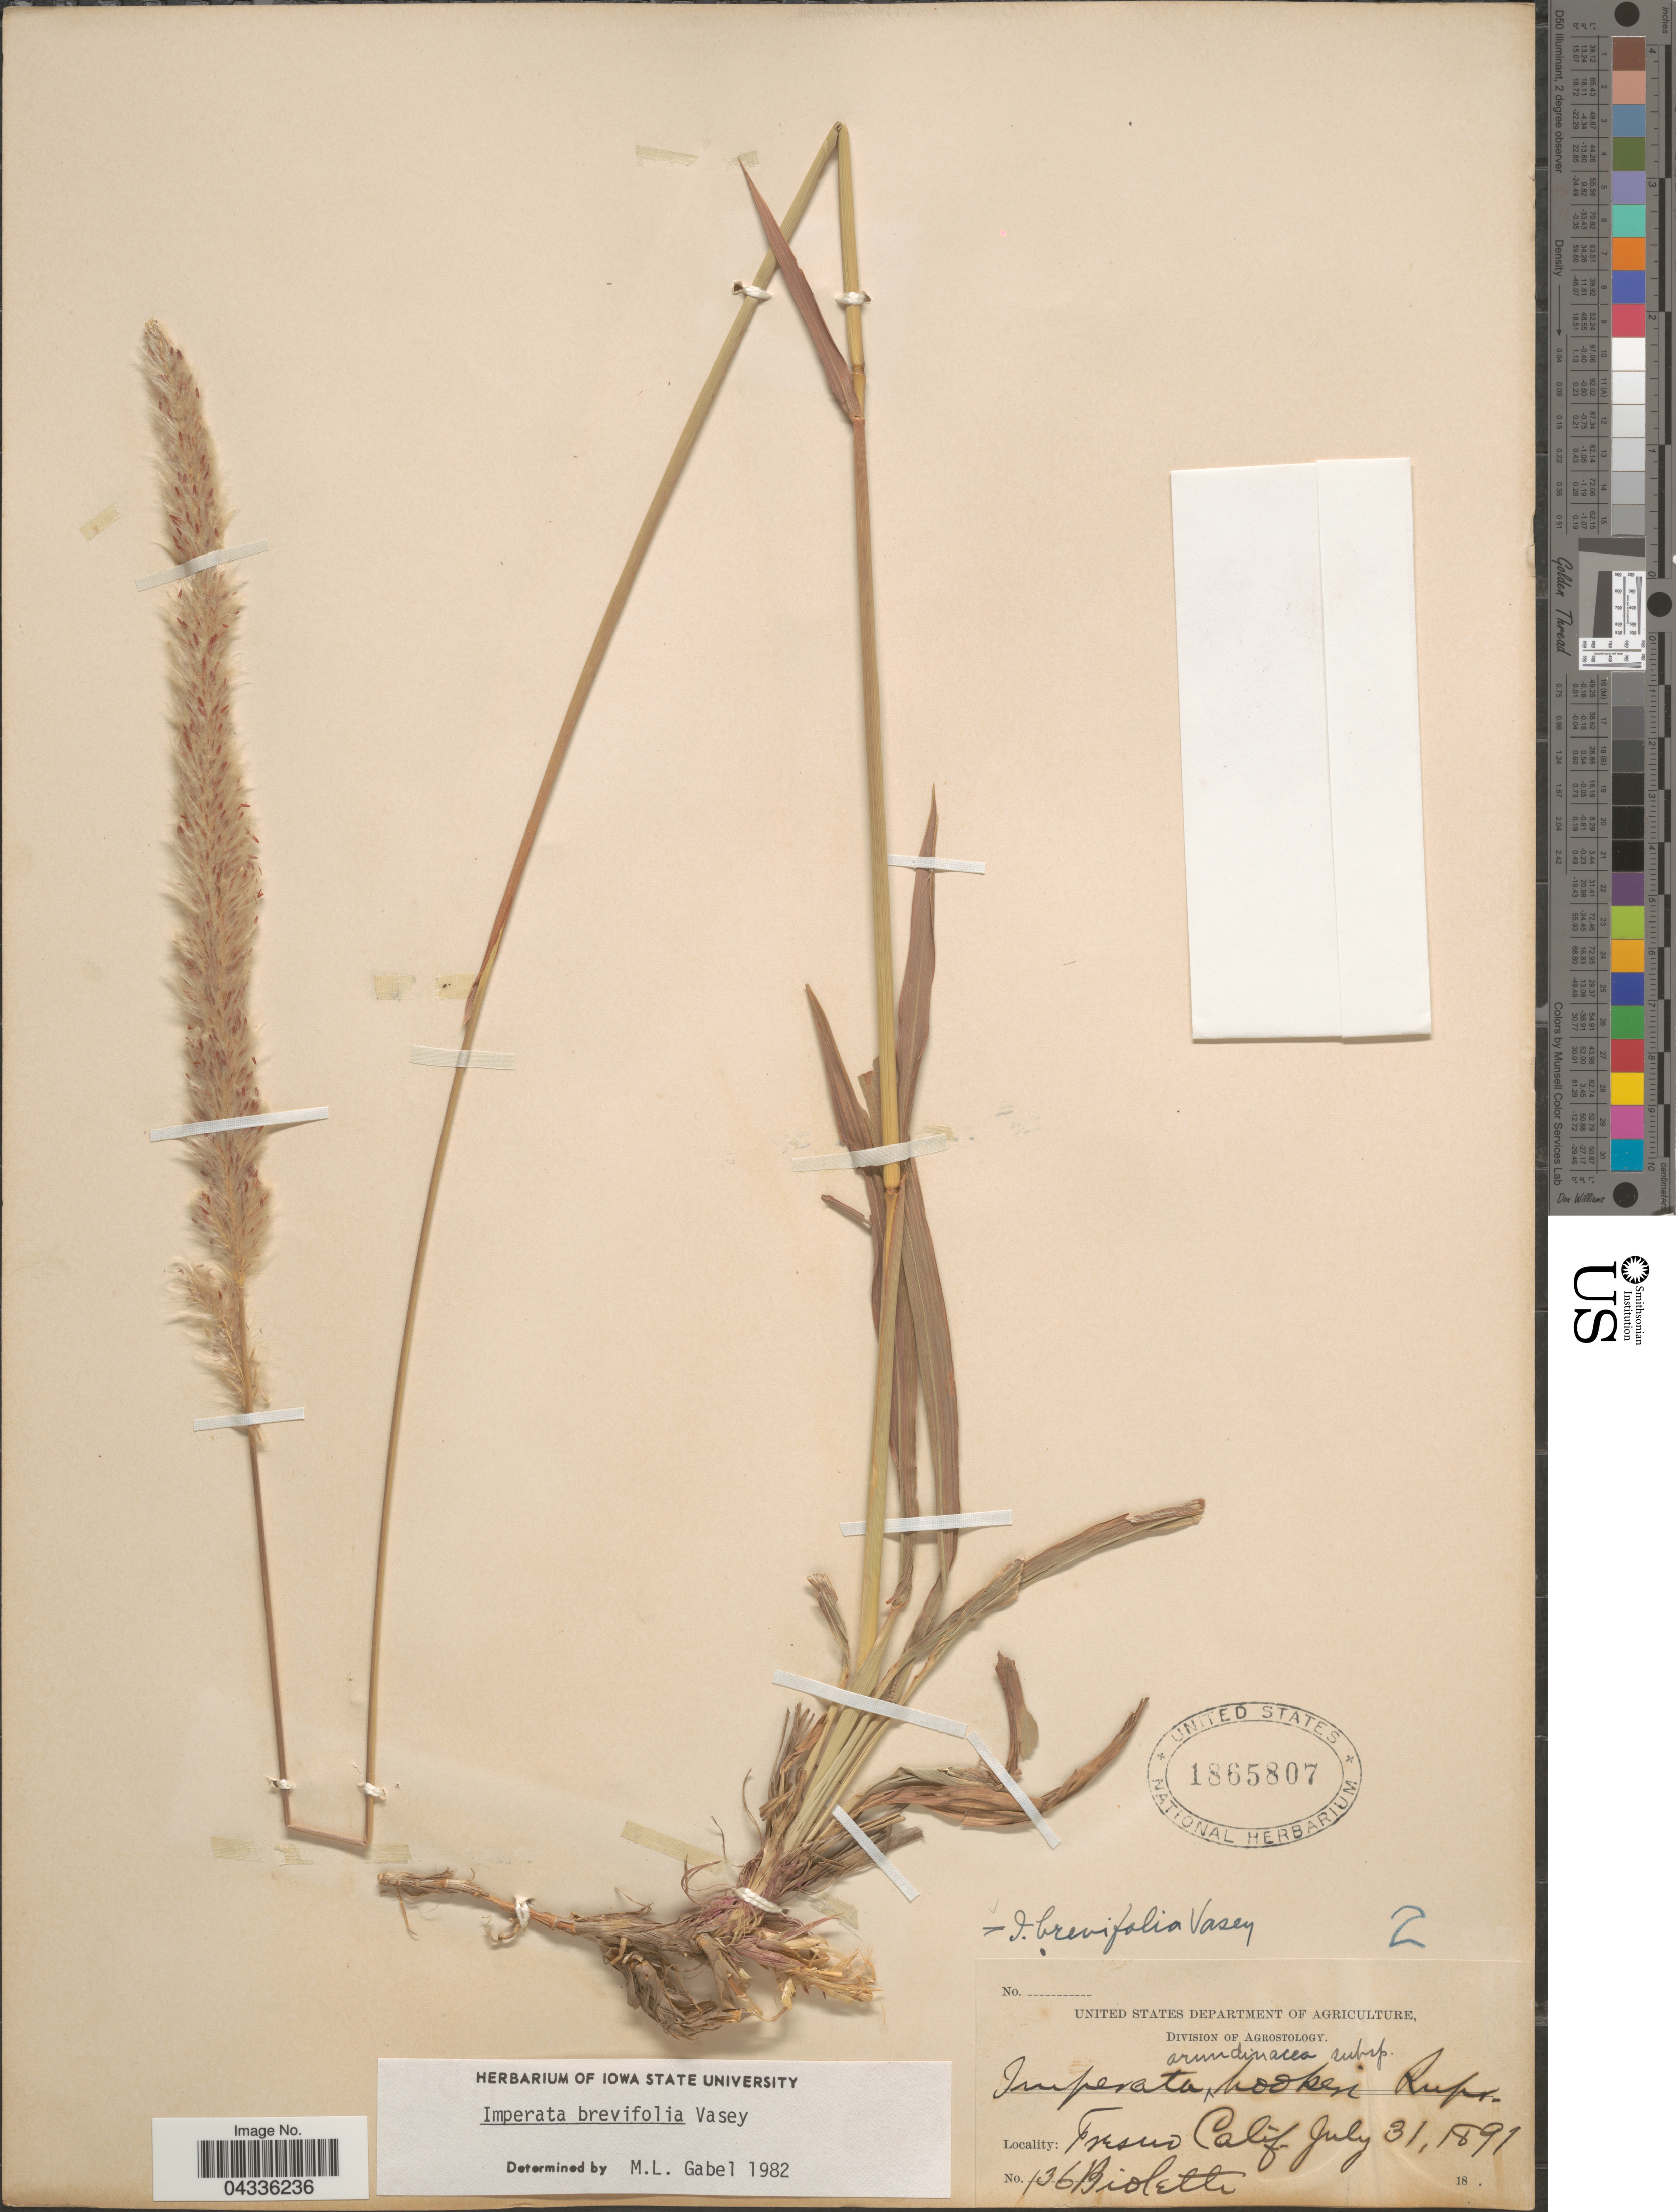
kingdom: Plantae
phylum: Tracheophyta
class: Liliopsida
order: Poales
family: Poaceae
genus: Imperata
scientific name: Imperata brevifolia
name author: Vasey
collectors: -- Bioletti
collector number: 136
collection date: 1891-07-31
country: United States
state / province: California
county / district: Fresno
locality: Fresno.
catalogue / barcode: US 1865807